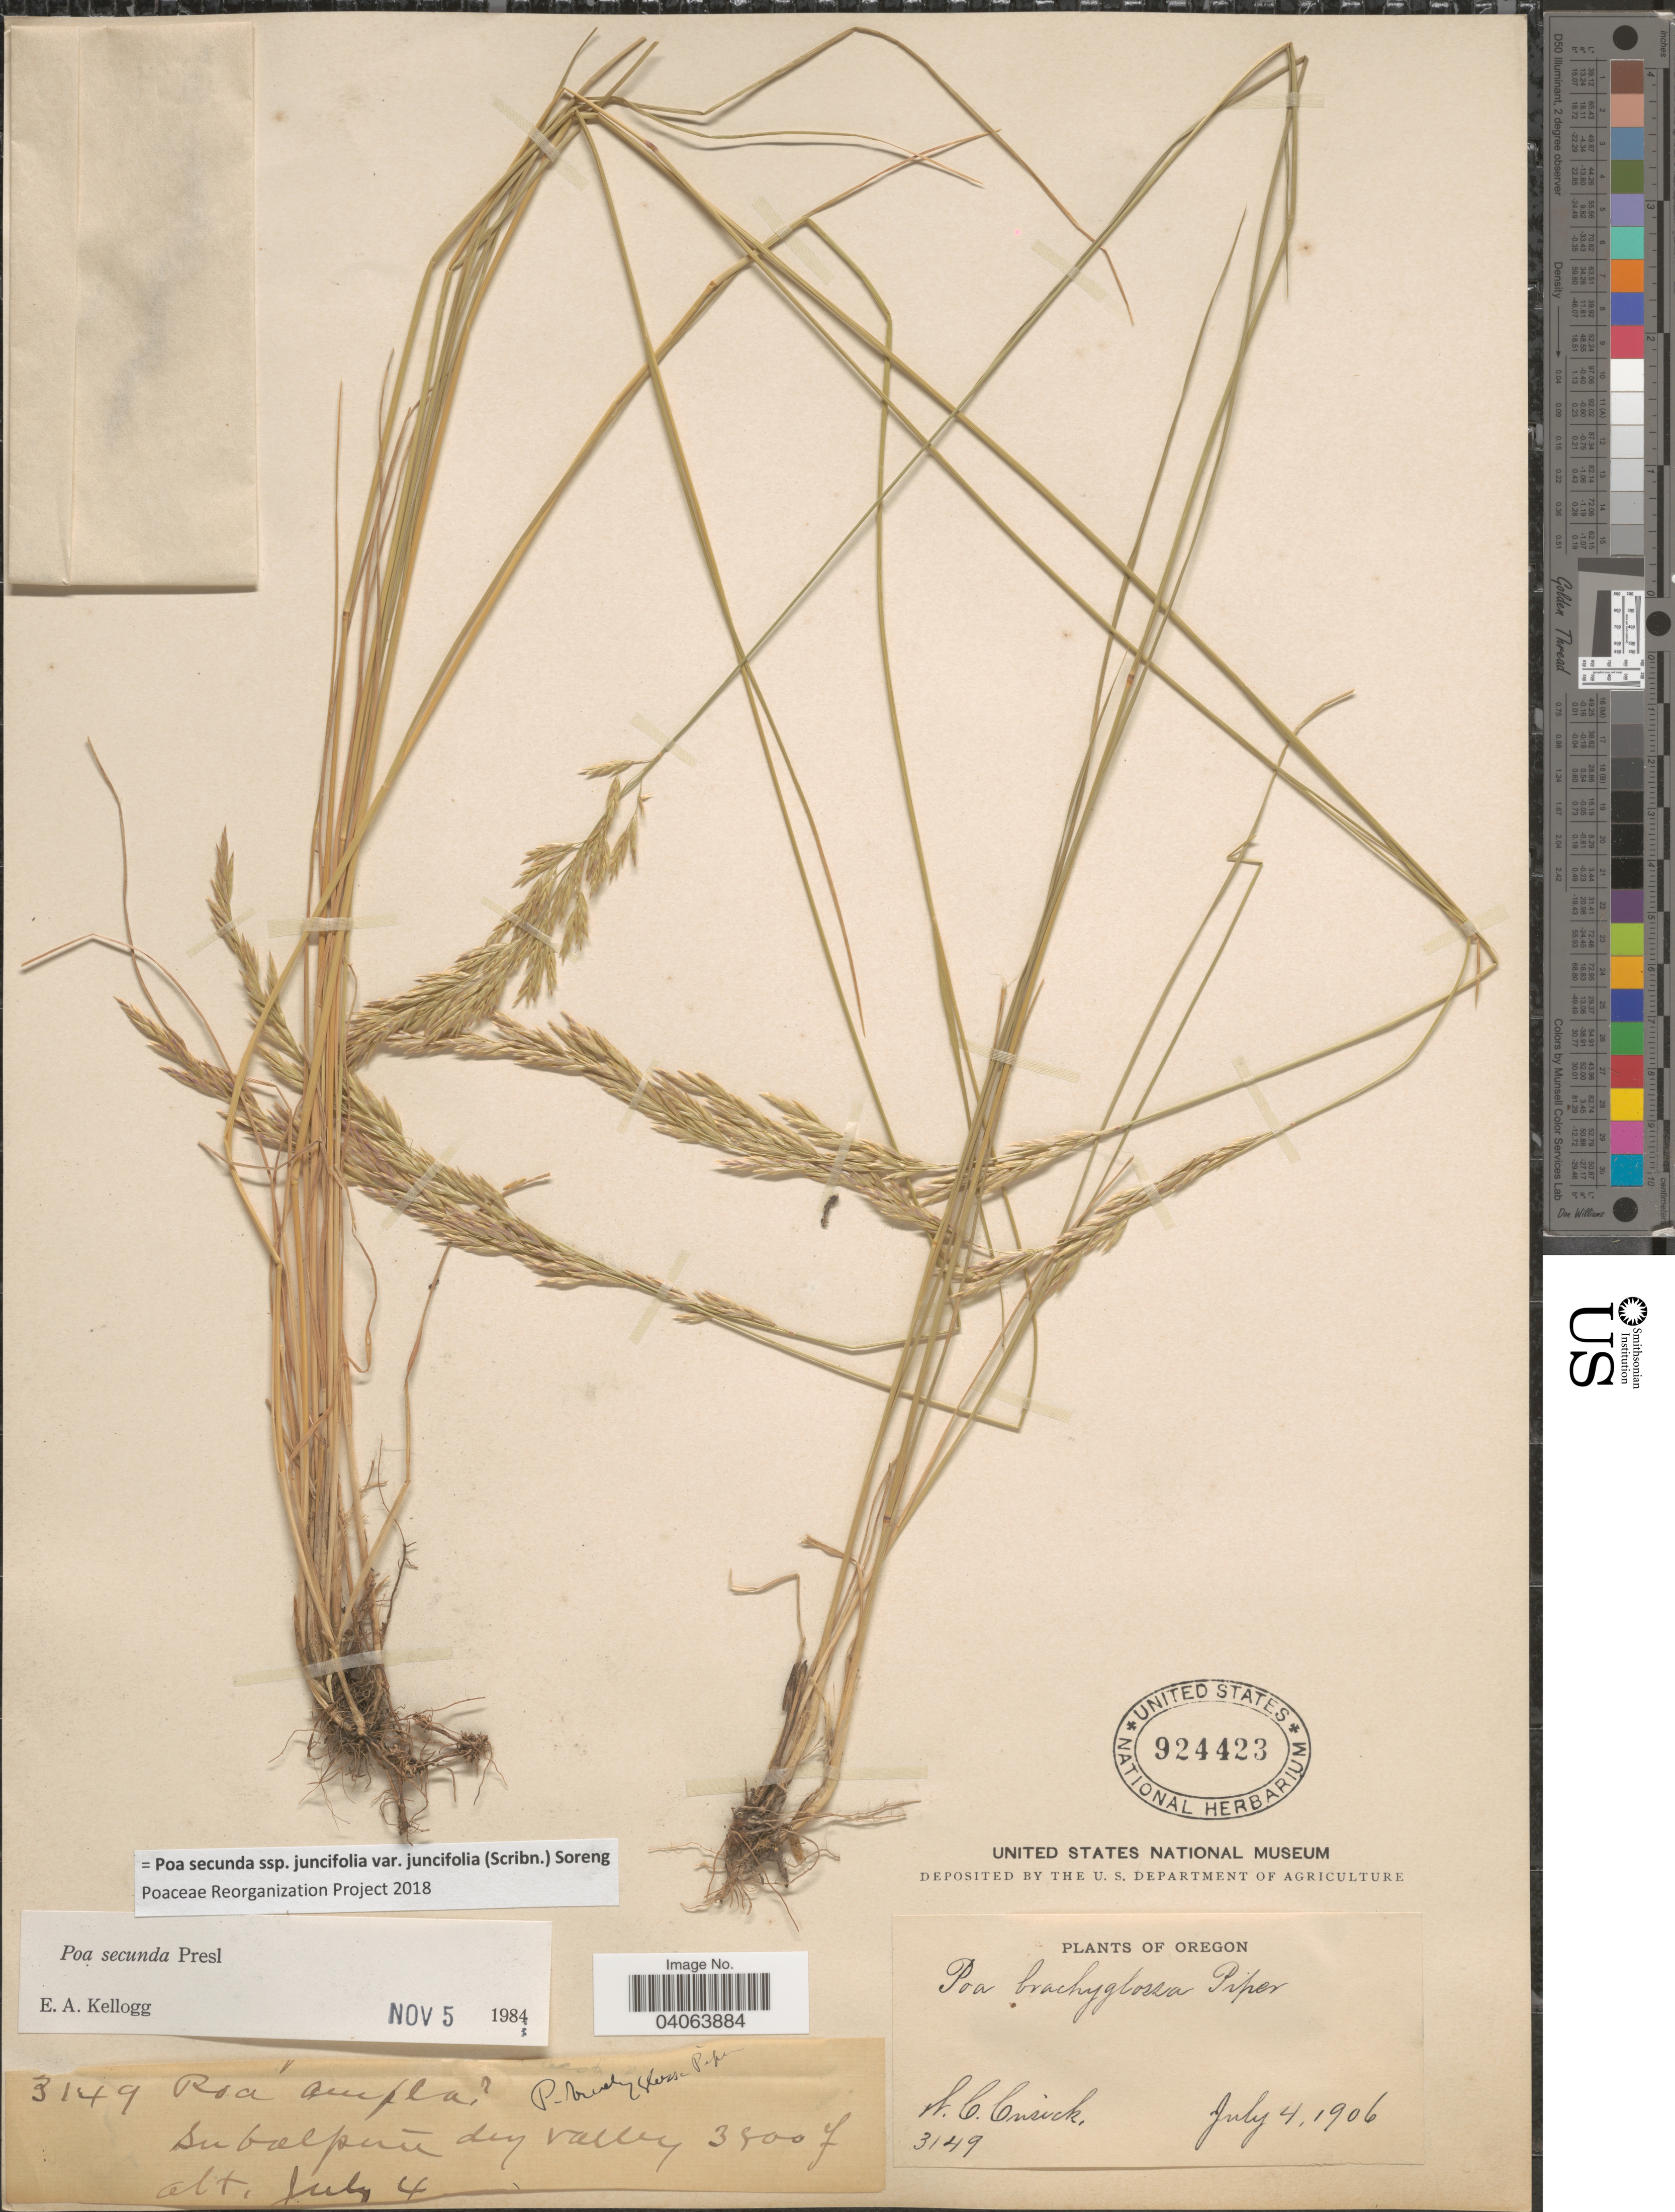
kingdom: Plantae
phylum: Tracheophyta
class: Liliopsida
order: Poales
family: Poaceae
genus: Poa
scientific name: Poa secunda subsp. juncifolia var. juncifolia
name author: (Scribn.) Soreng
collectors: W. C. Cusick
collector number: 3149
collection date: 1906-07-04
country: United States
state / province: Oregon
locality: Subalpine dry Valley.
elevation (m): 1189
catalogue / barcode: US 924423